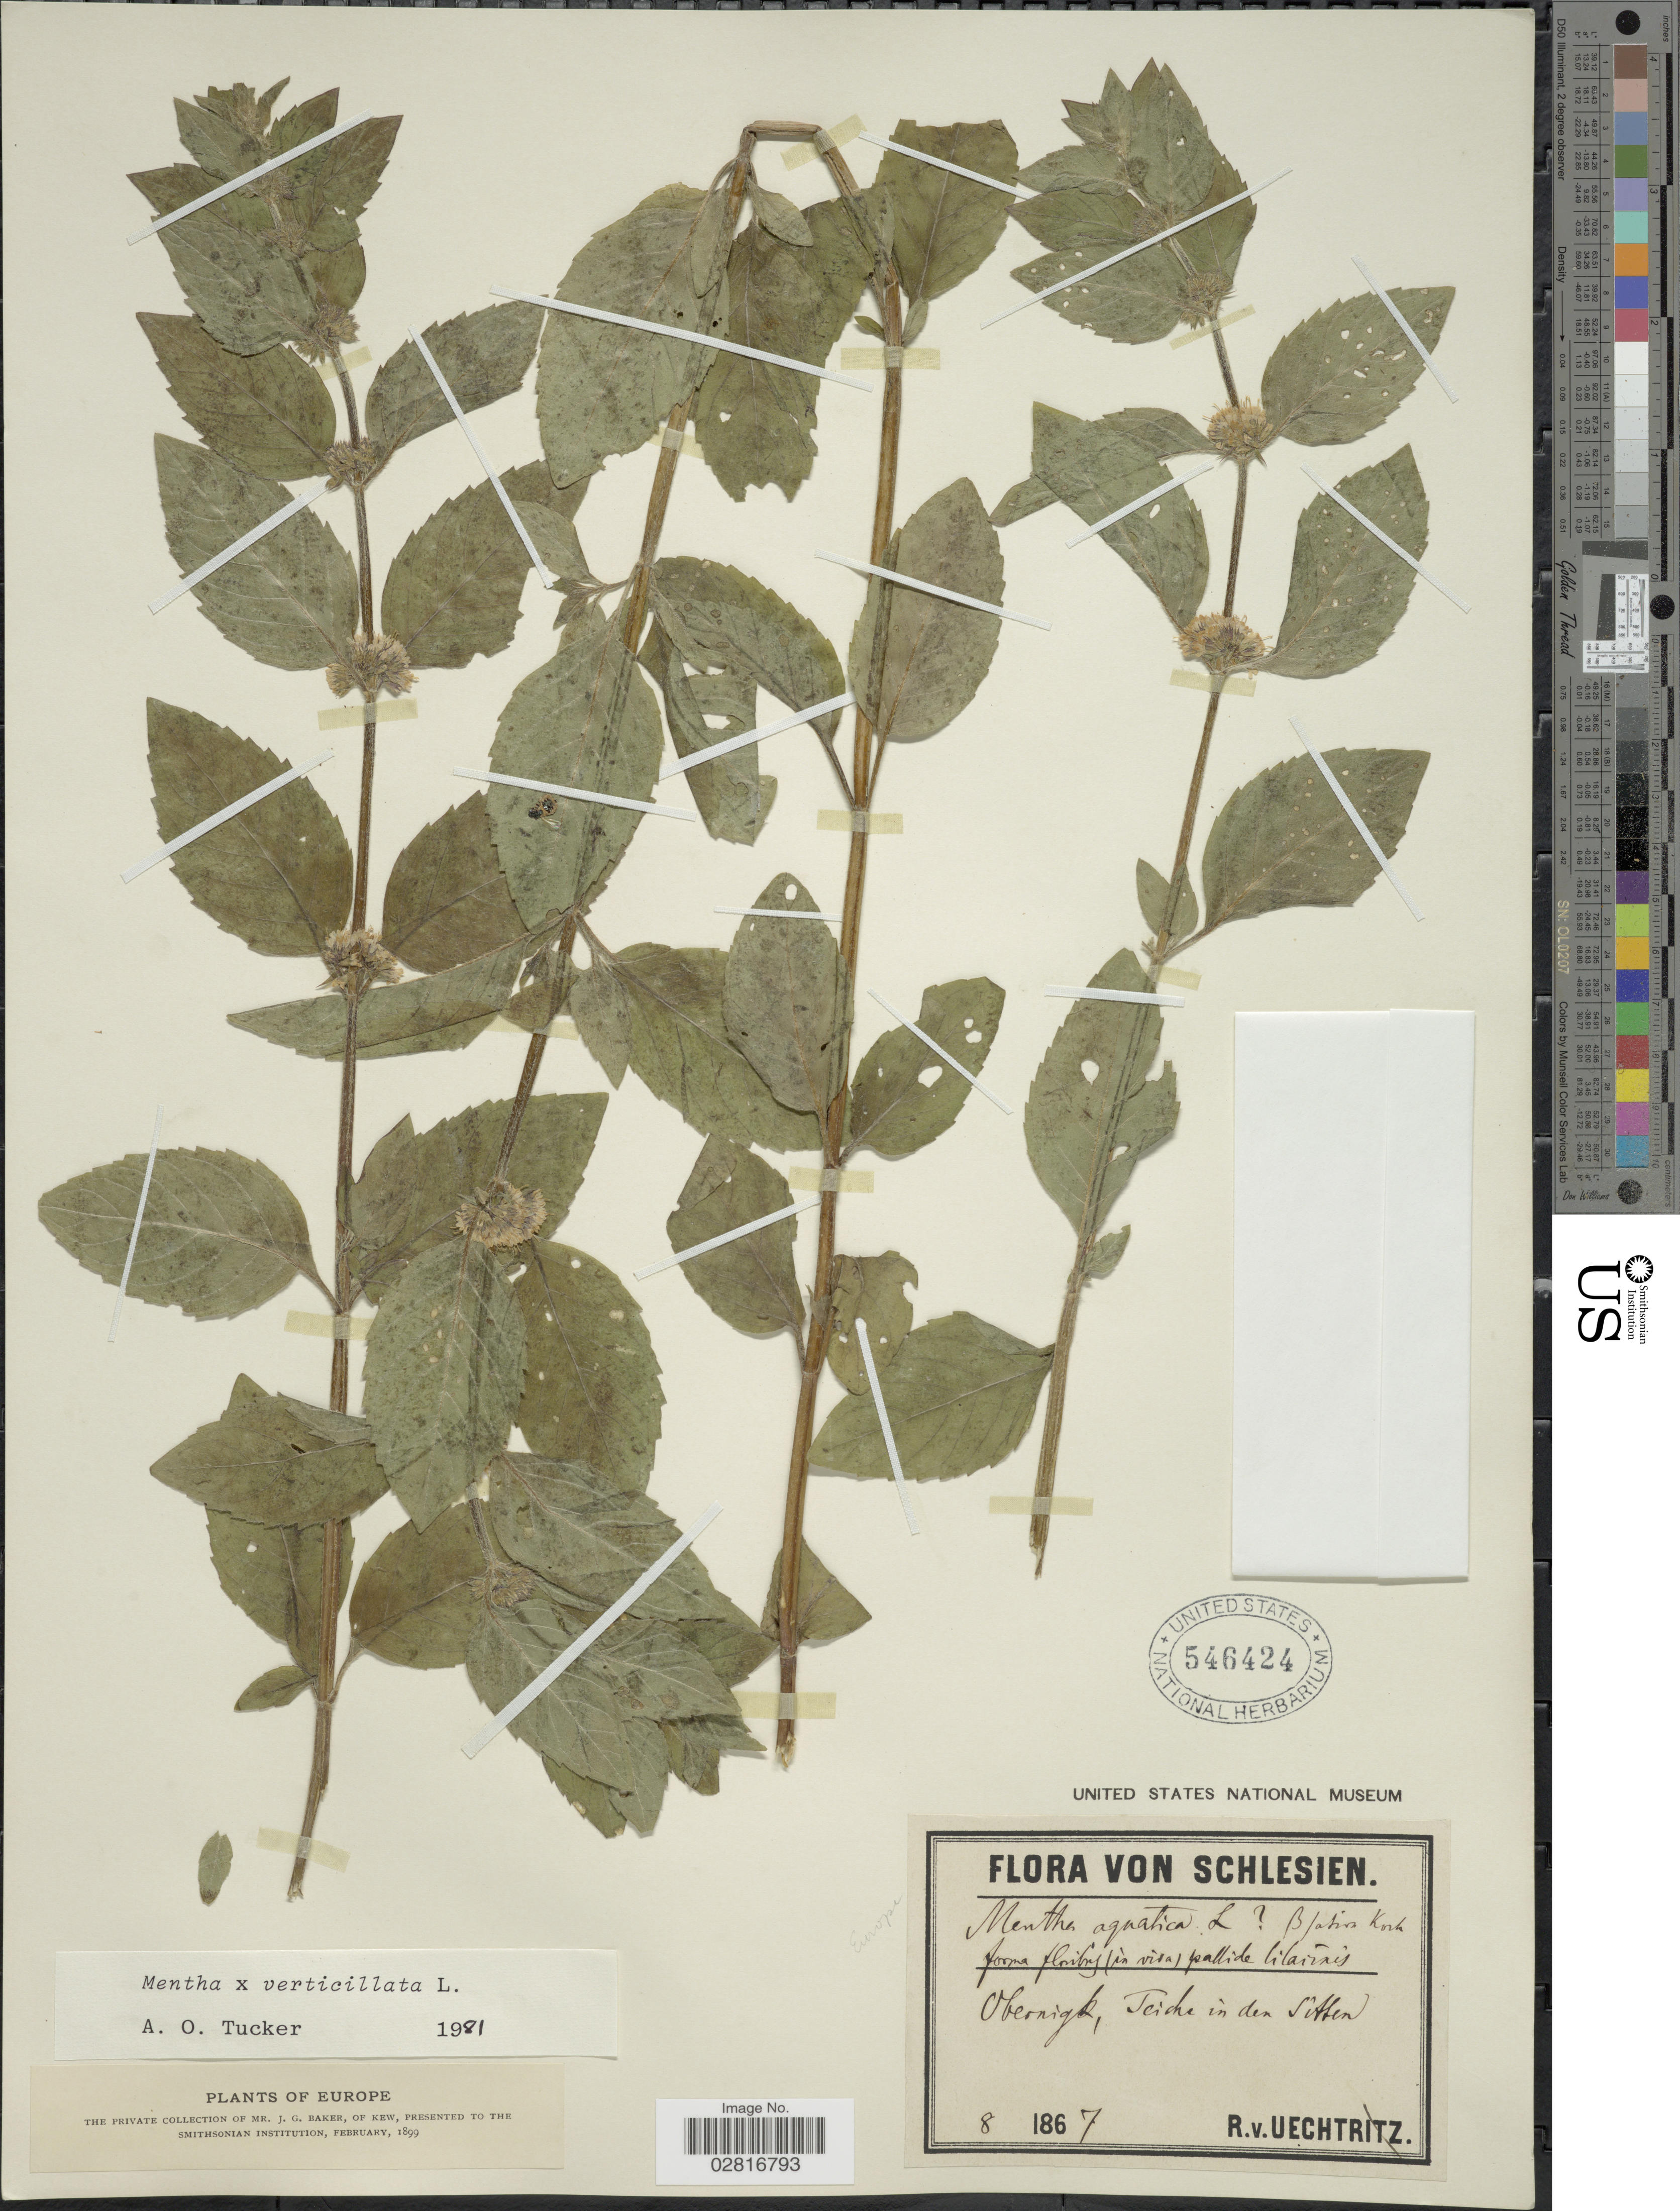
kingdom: Plantae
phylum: Tracheophyta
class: Magnoliopsida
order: Lamiales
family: Lamiaceae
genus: Mentha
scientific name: Mentha x verticillata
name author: L.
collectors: R. Uechtritz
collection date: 1867-08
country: Poland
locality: Schlesien, Obernigk, teiche in der sitten. Europe.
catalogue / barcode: US 546424